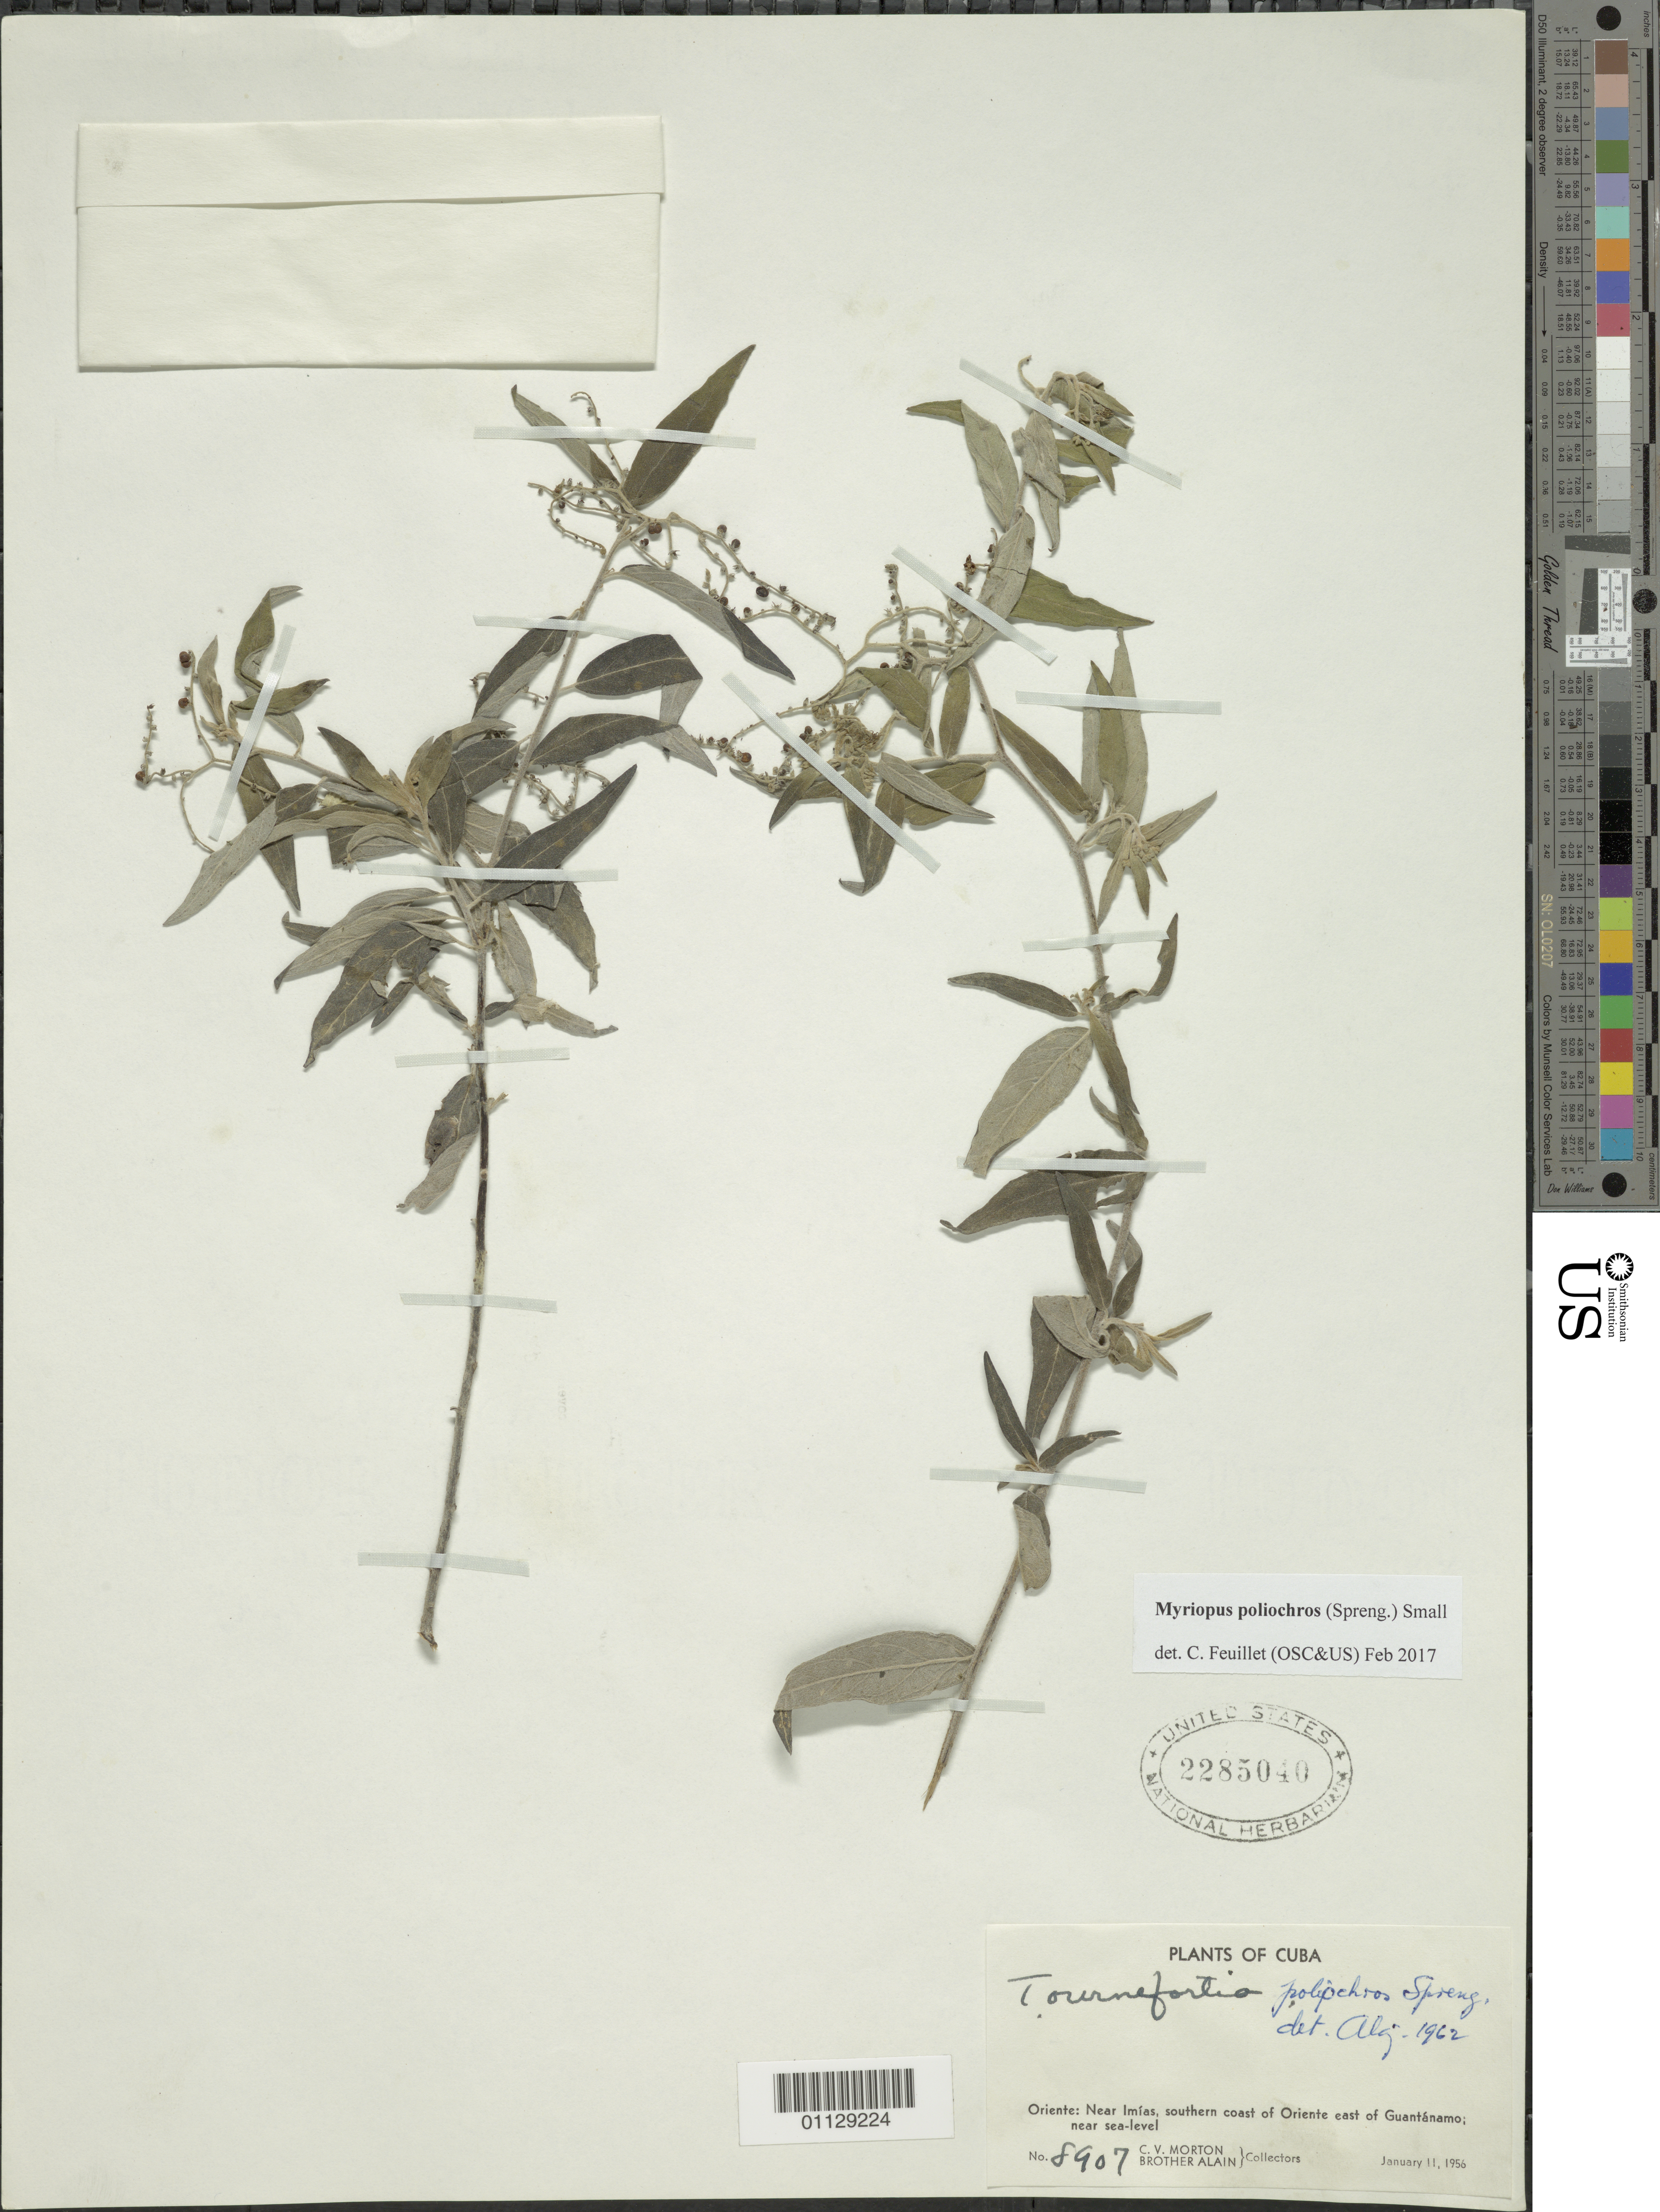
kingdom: Plantae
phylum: Tracheophyta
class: Magnoliopsida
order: Boraginales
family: Heliotropiaceae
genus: Myriopus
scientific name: Myriopus poliochros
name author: (Spreng.) Small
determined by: Feuillet, C.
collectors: C. V. Morton & A. H. Liogier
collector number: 8907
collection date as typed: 11 Jan 1956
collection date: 1956-01-11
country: Cuba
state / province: Oriente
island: Cuba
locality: Near Imías, southern coast of Oriente east of Guantanamo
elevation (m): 0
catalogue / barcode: US 2285040